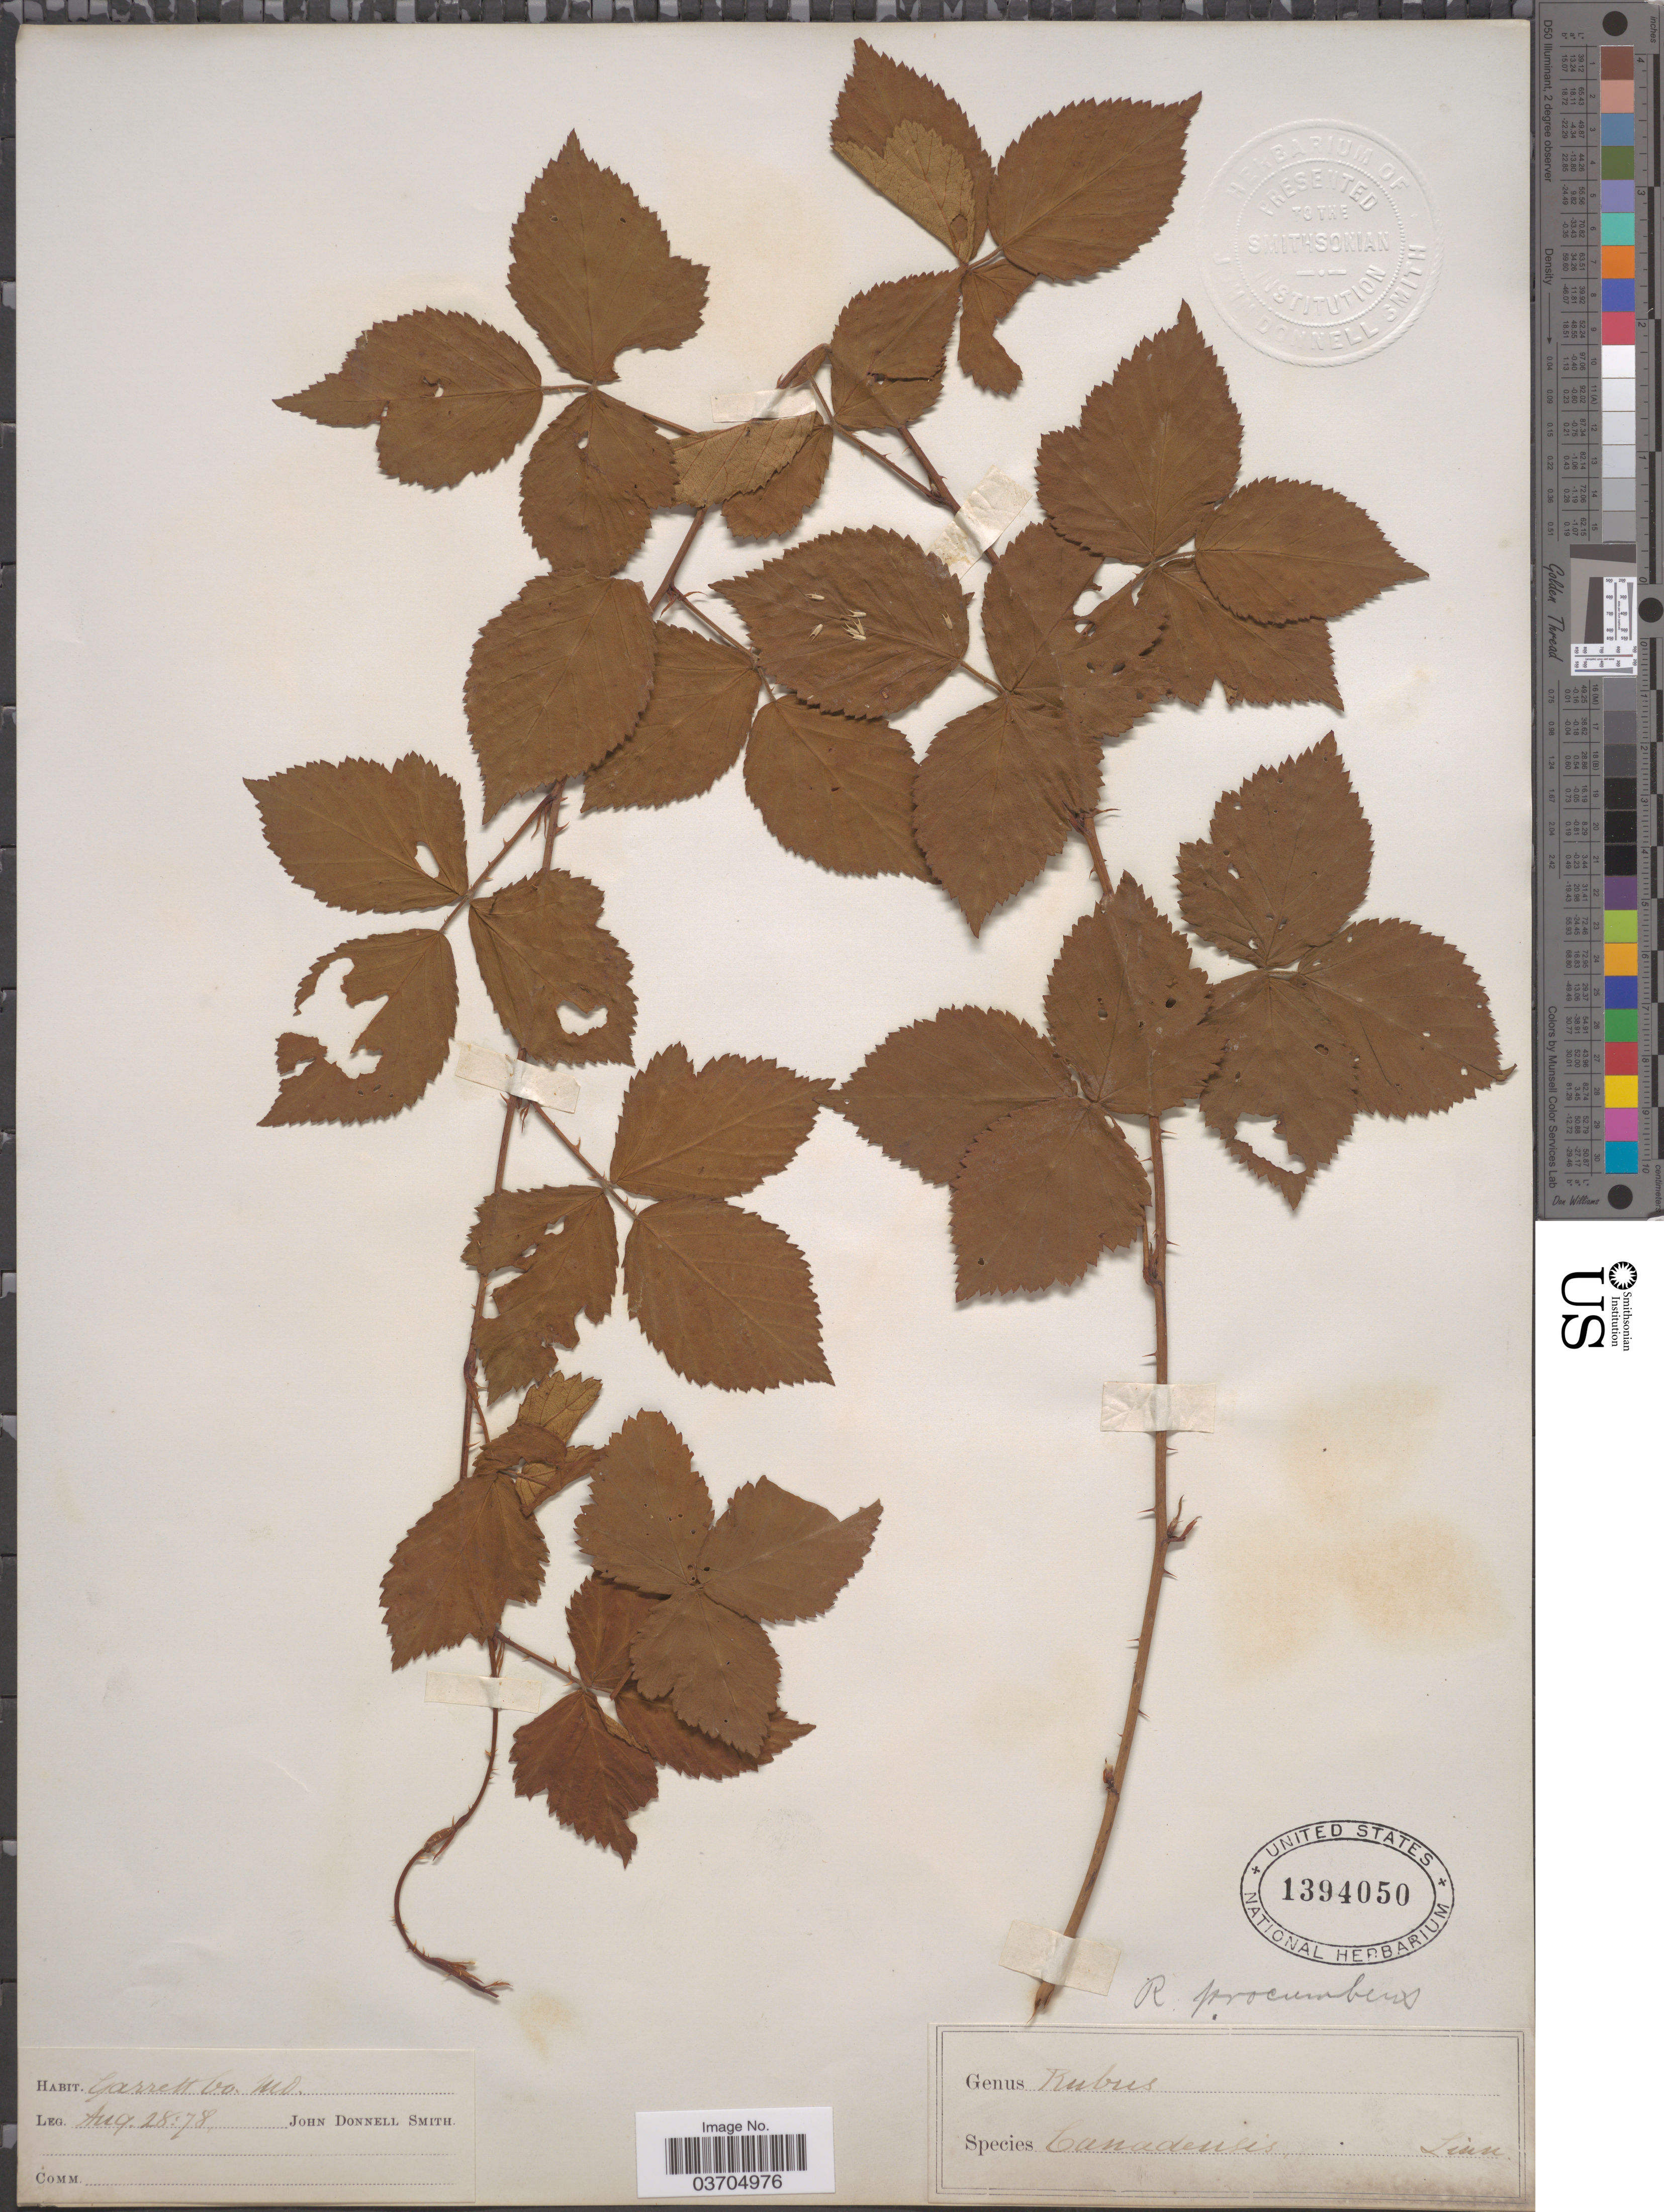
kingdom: Plantae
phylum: Tracheophyta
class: Magnoliopsida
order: Rosales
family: Rosaceae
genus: Rubus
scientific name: Rubus procumbens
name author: Muhl.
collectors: J. Donnell Smith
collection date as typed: Transcribed d/m/y: 28/8/78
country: United States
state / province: Maryland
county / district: Garrett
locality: Garrett Co.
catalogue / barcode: US 1394050